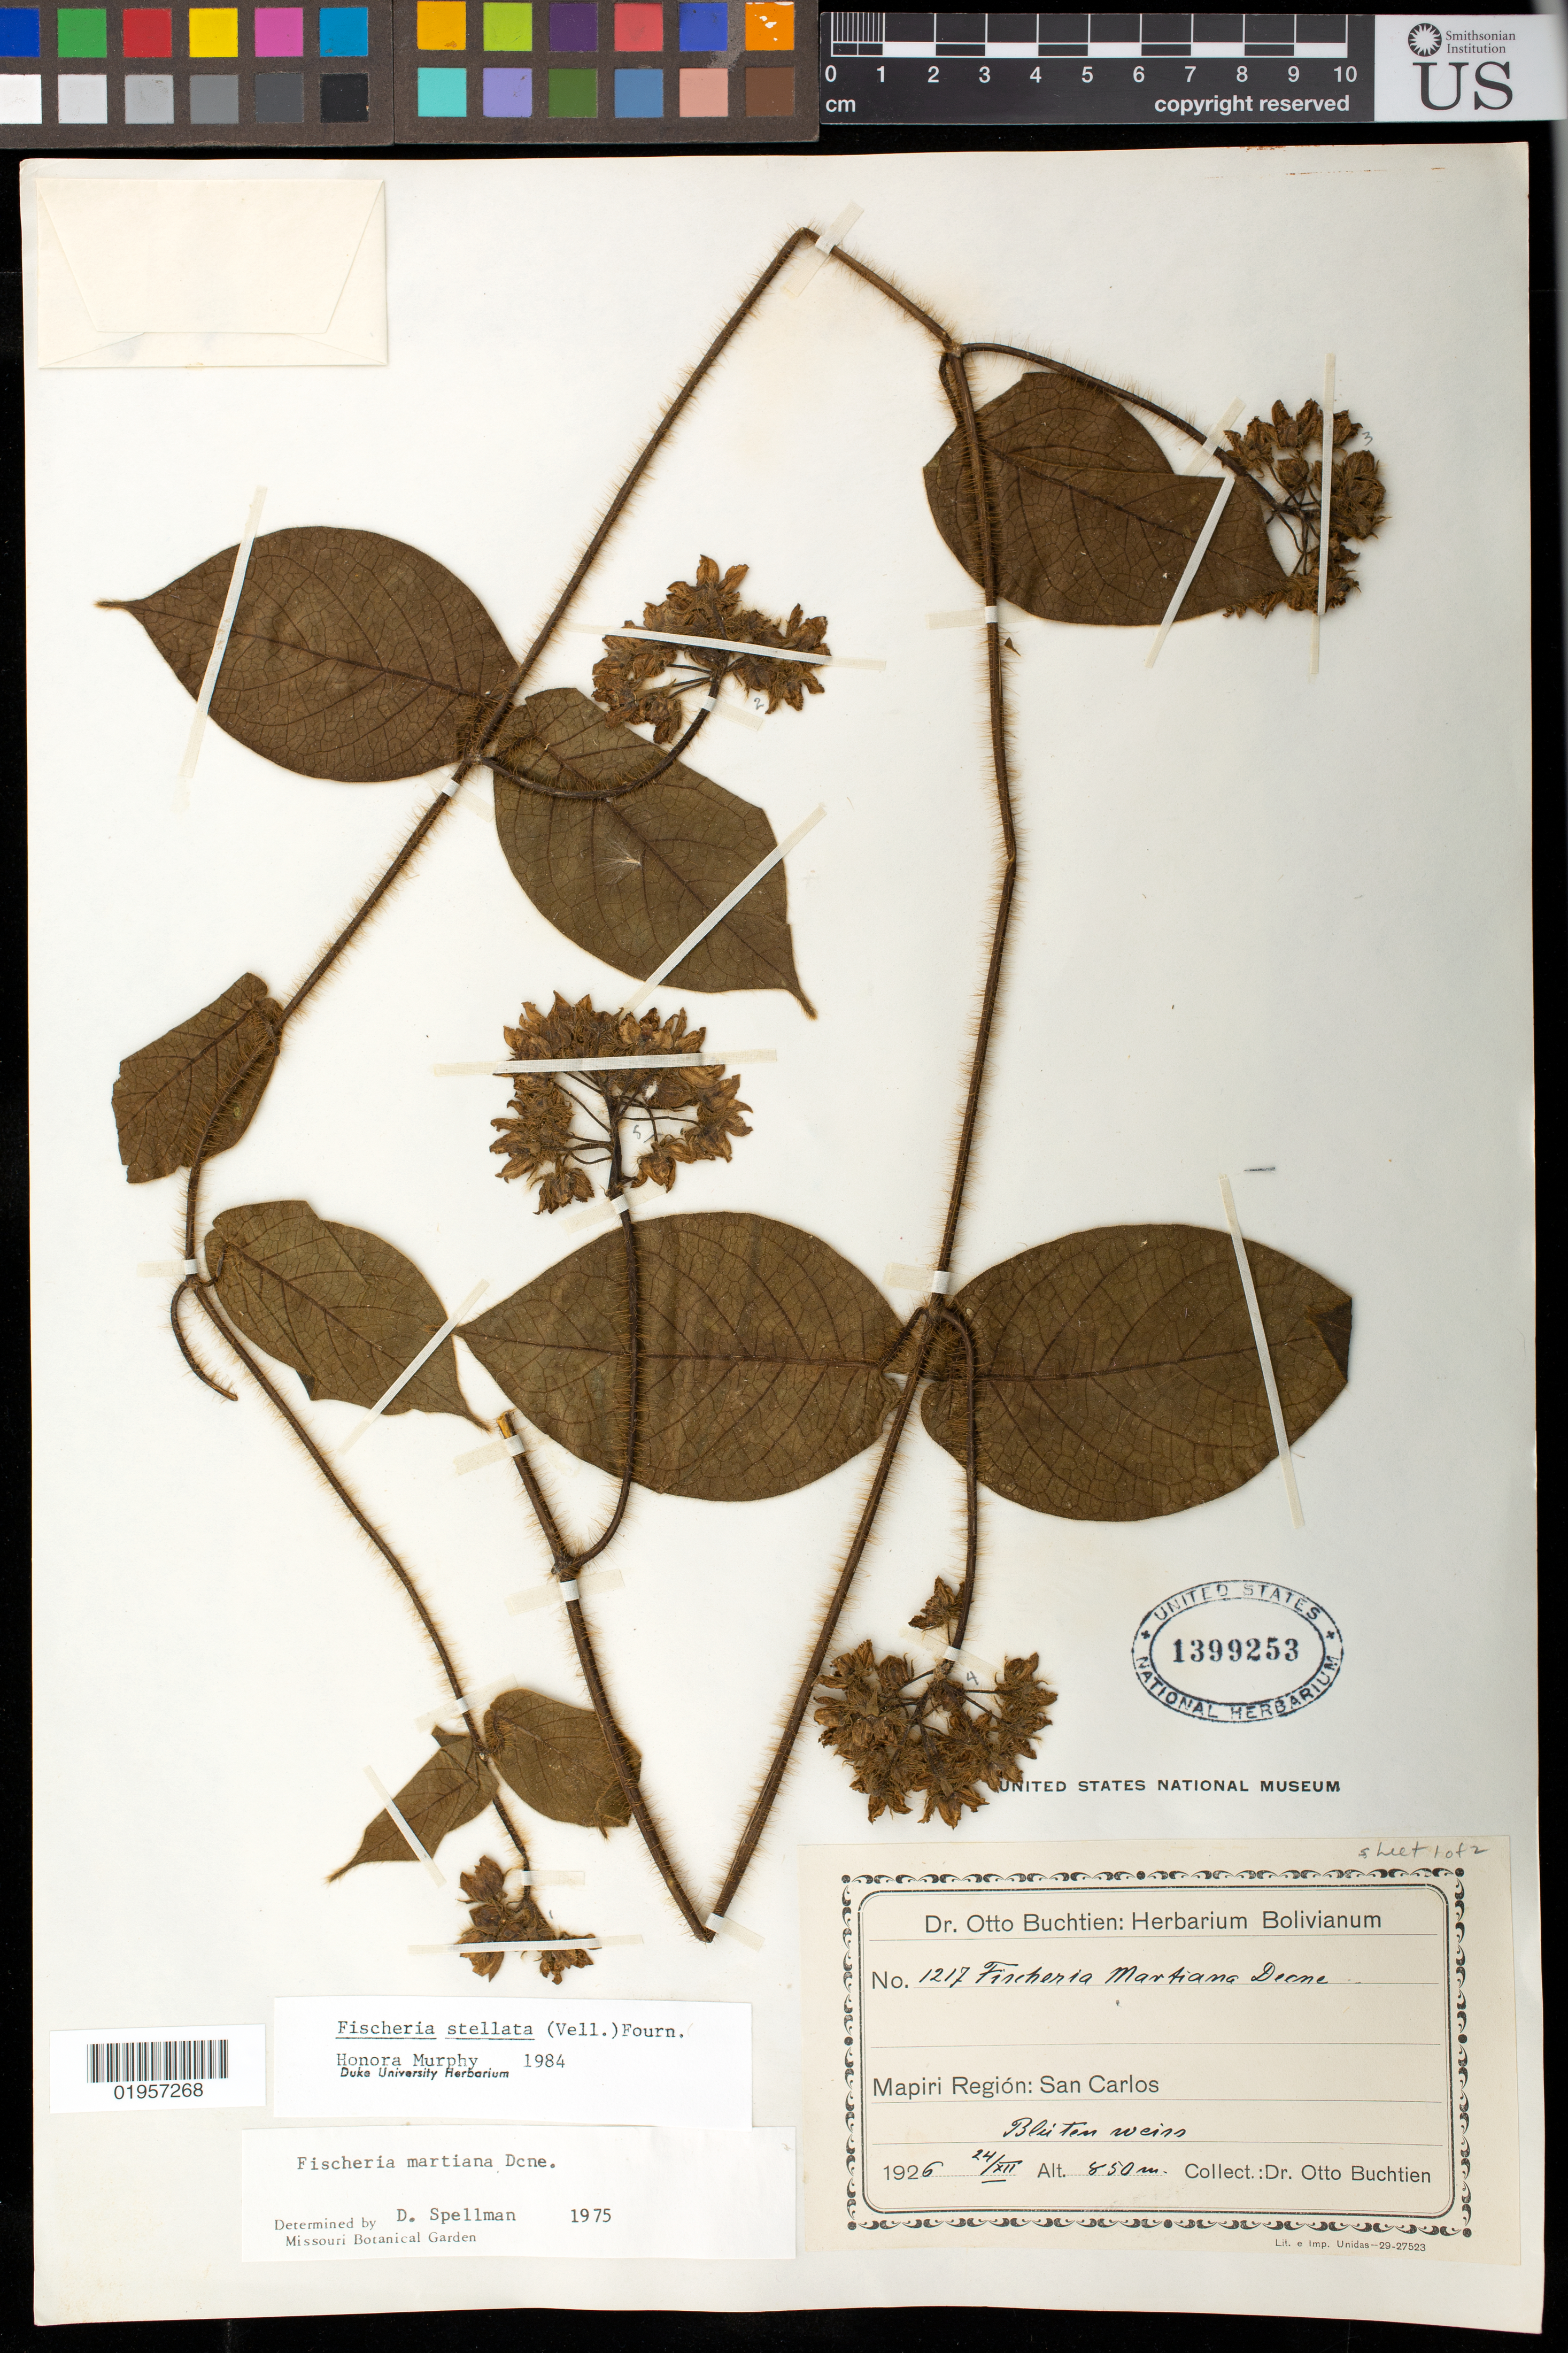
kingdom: Plantae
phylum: Tracheophyta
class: Magnoliopsida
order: Gentianales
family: Apocynaceae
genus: Fischeria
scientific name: Fischeria stellata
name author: (Vell.) E. Fourn.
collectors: O. Buchtien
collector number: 1217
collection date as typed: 24 Dec 1926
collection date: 1926-12-24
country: Bolivia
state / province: La Paz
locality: Mapiri region, San Carlos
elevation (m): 850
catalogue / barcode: US 1399253